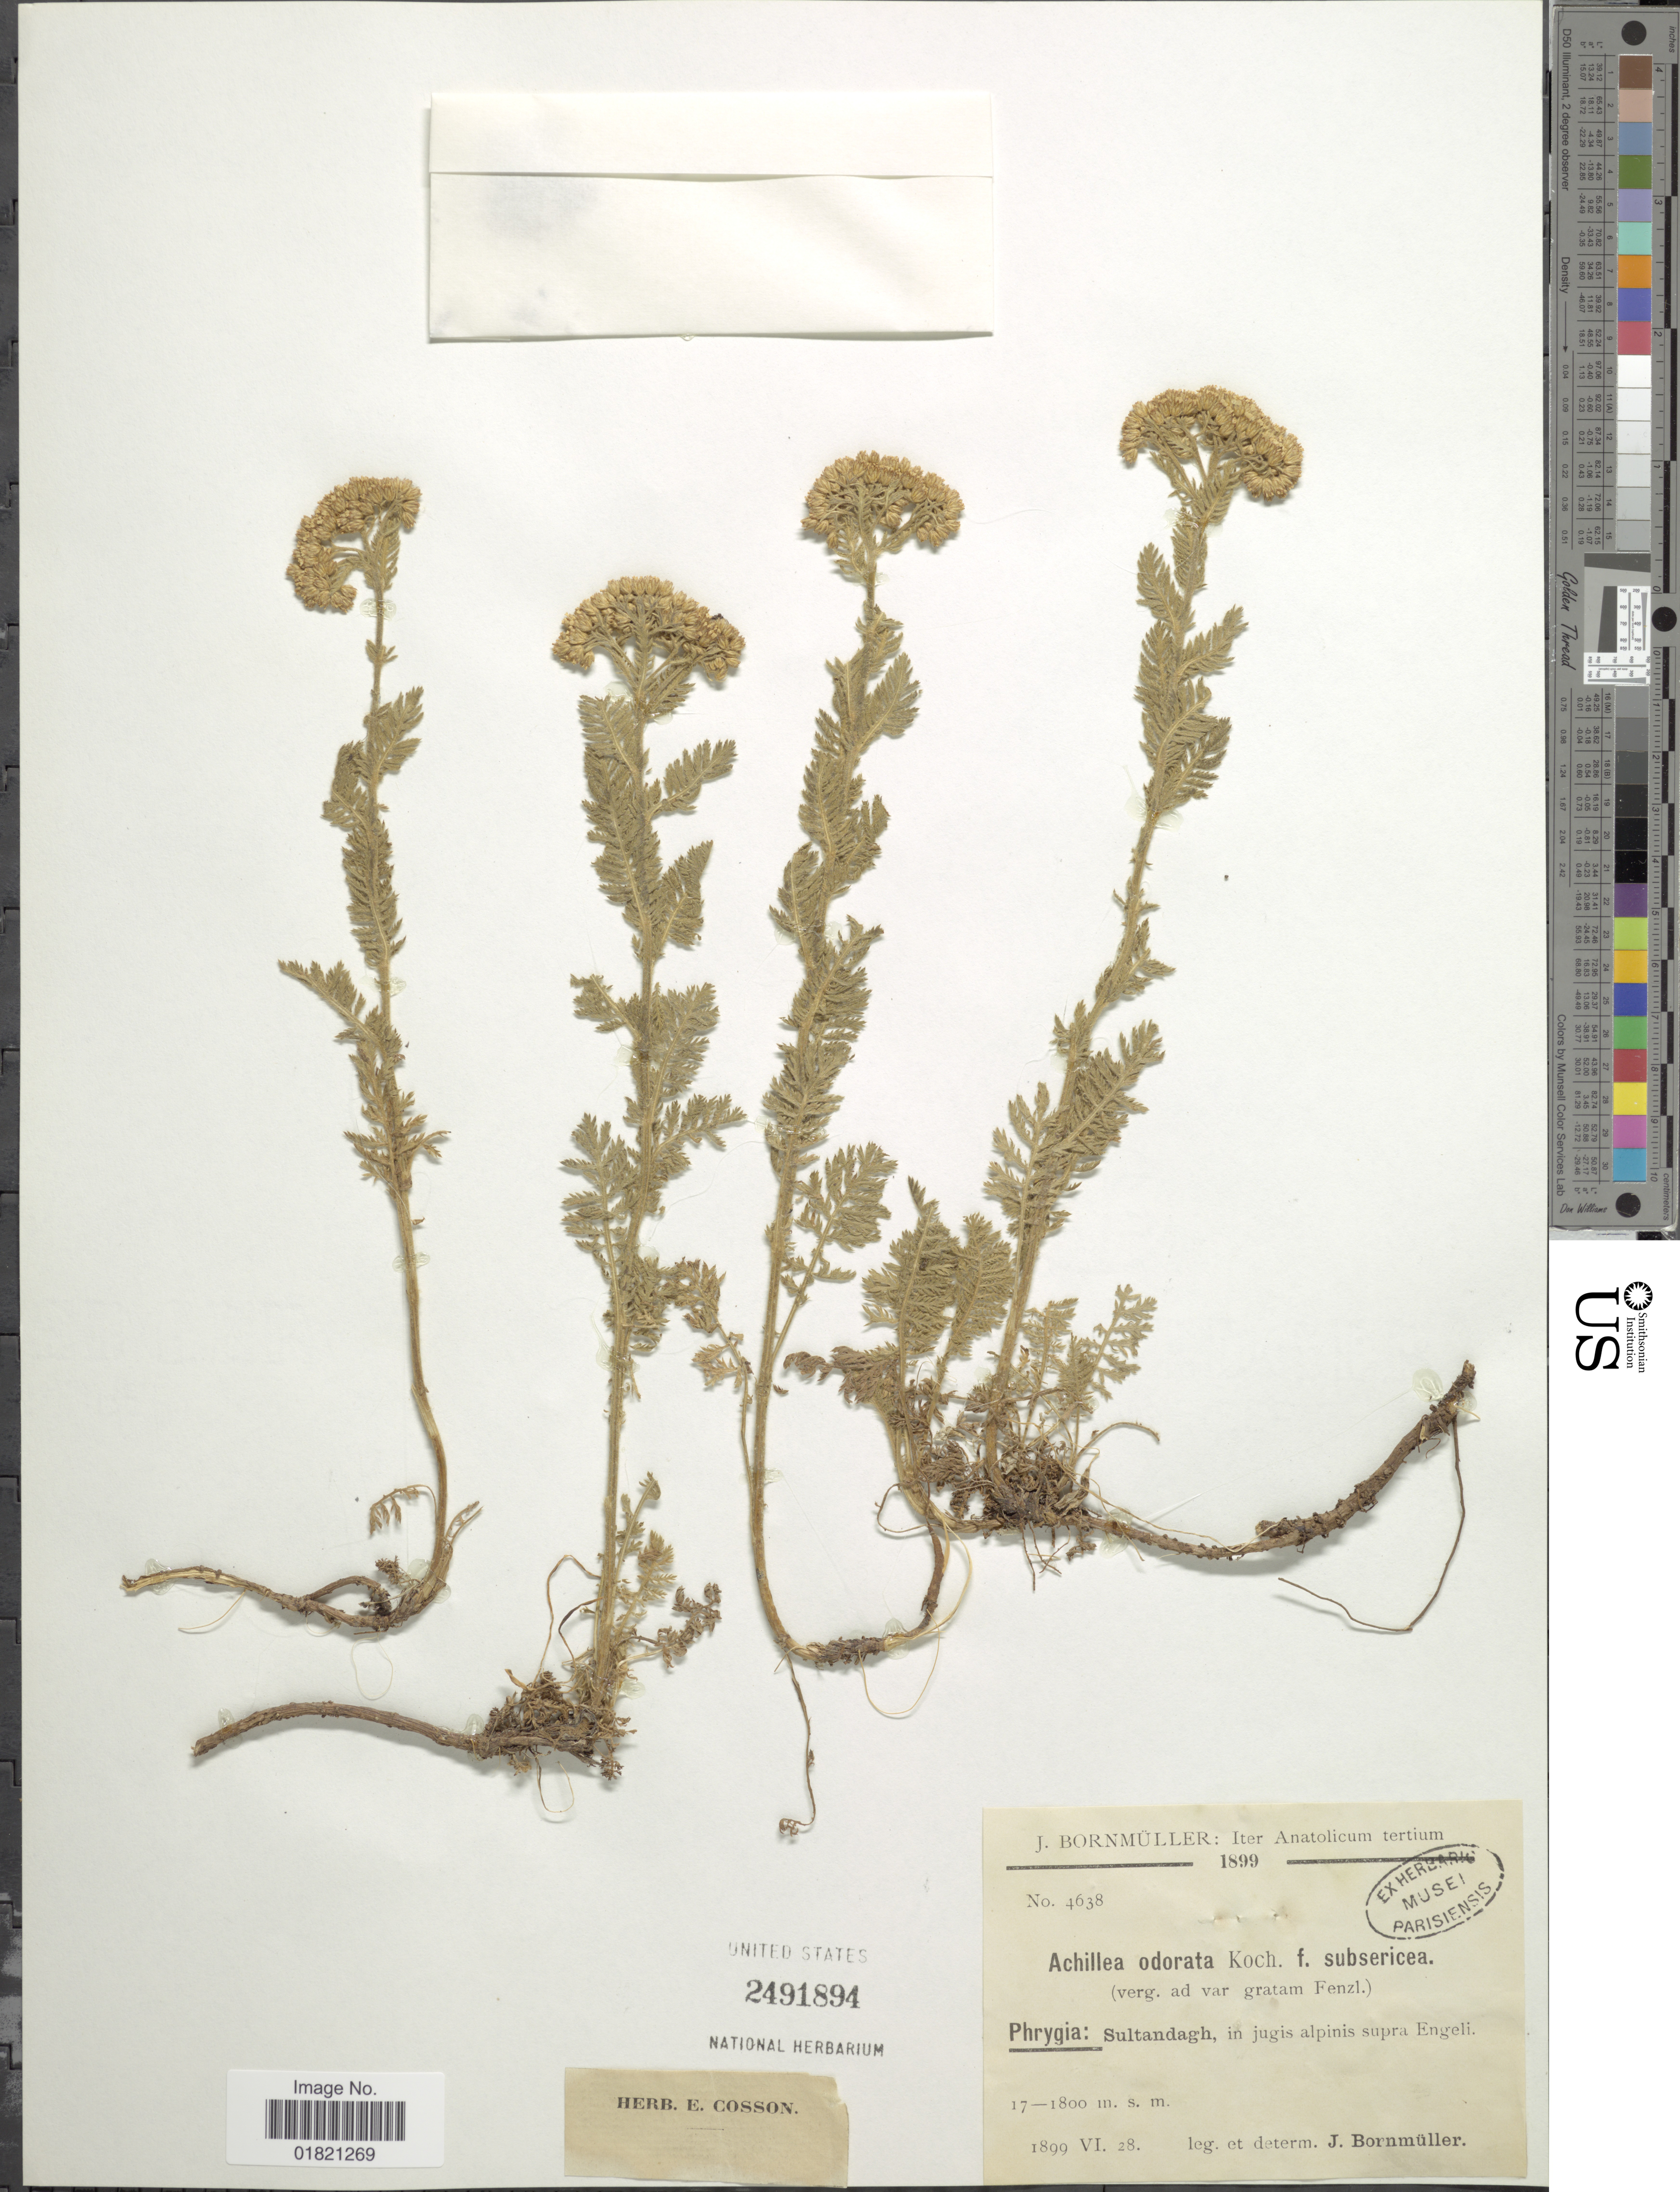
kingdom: Plantae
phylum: Tracheophyta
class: Magnoliopsida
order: Asterales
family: Asteraceae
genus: Achillea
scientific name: Achillea odorata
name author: Koch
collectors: J. Bornmüller & A. Bornmüller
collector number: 4638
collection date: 1899-06-28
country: Turkey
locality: Anatolicum tertium. Phrygia: Sultandagh, in jugis alpinis supra Engeli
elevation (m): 1700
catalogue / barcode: US 2491894